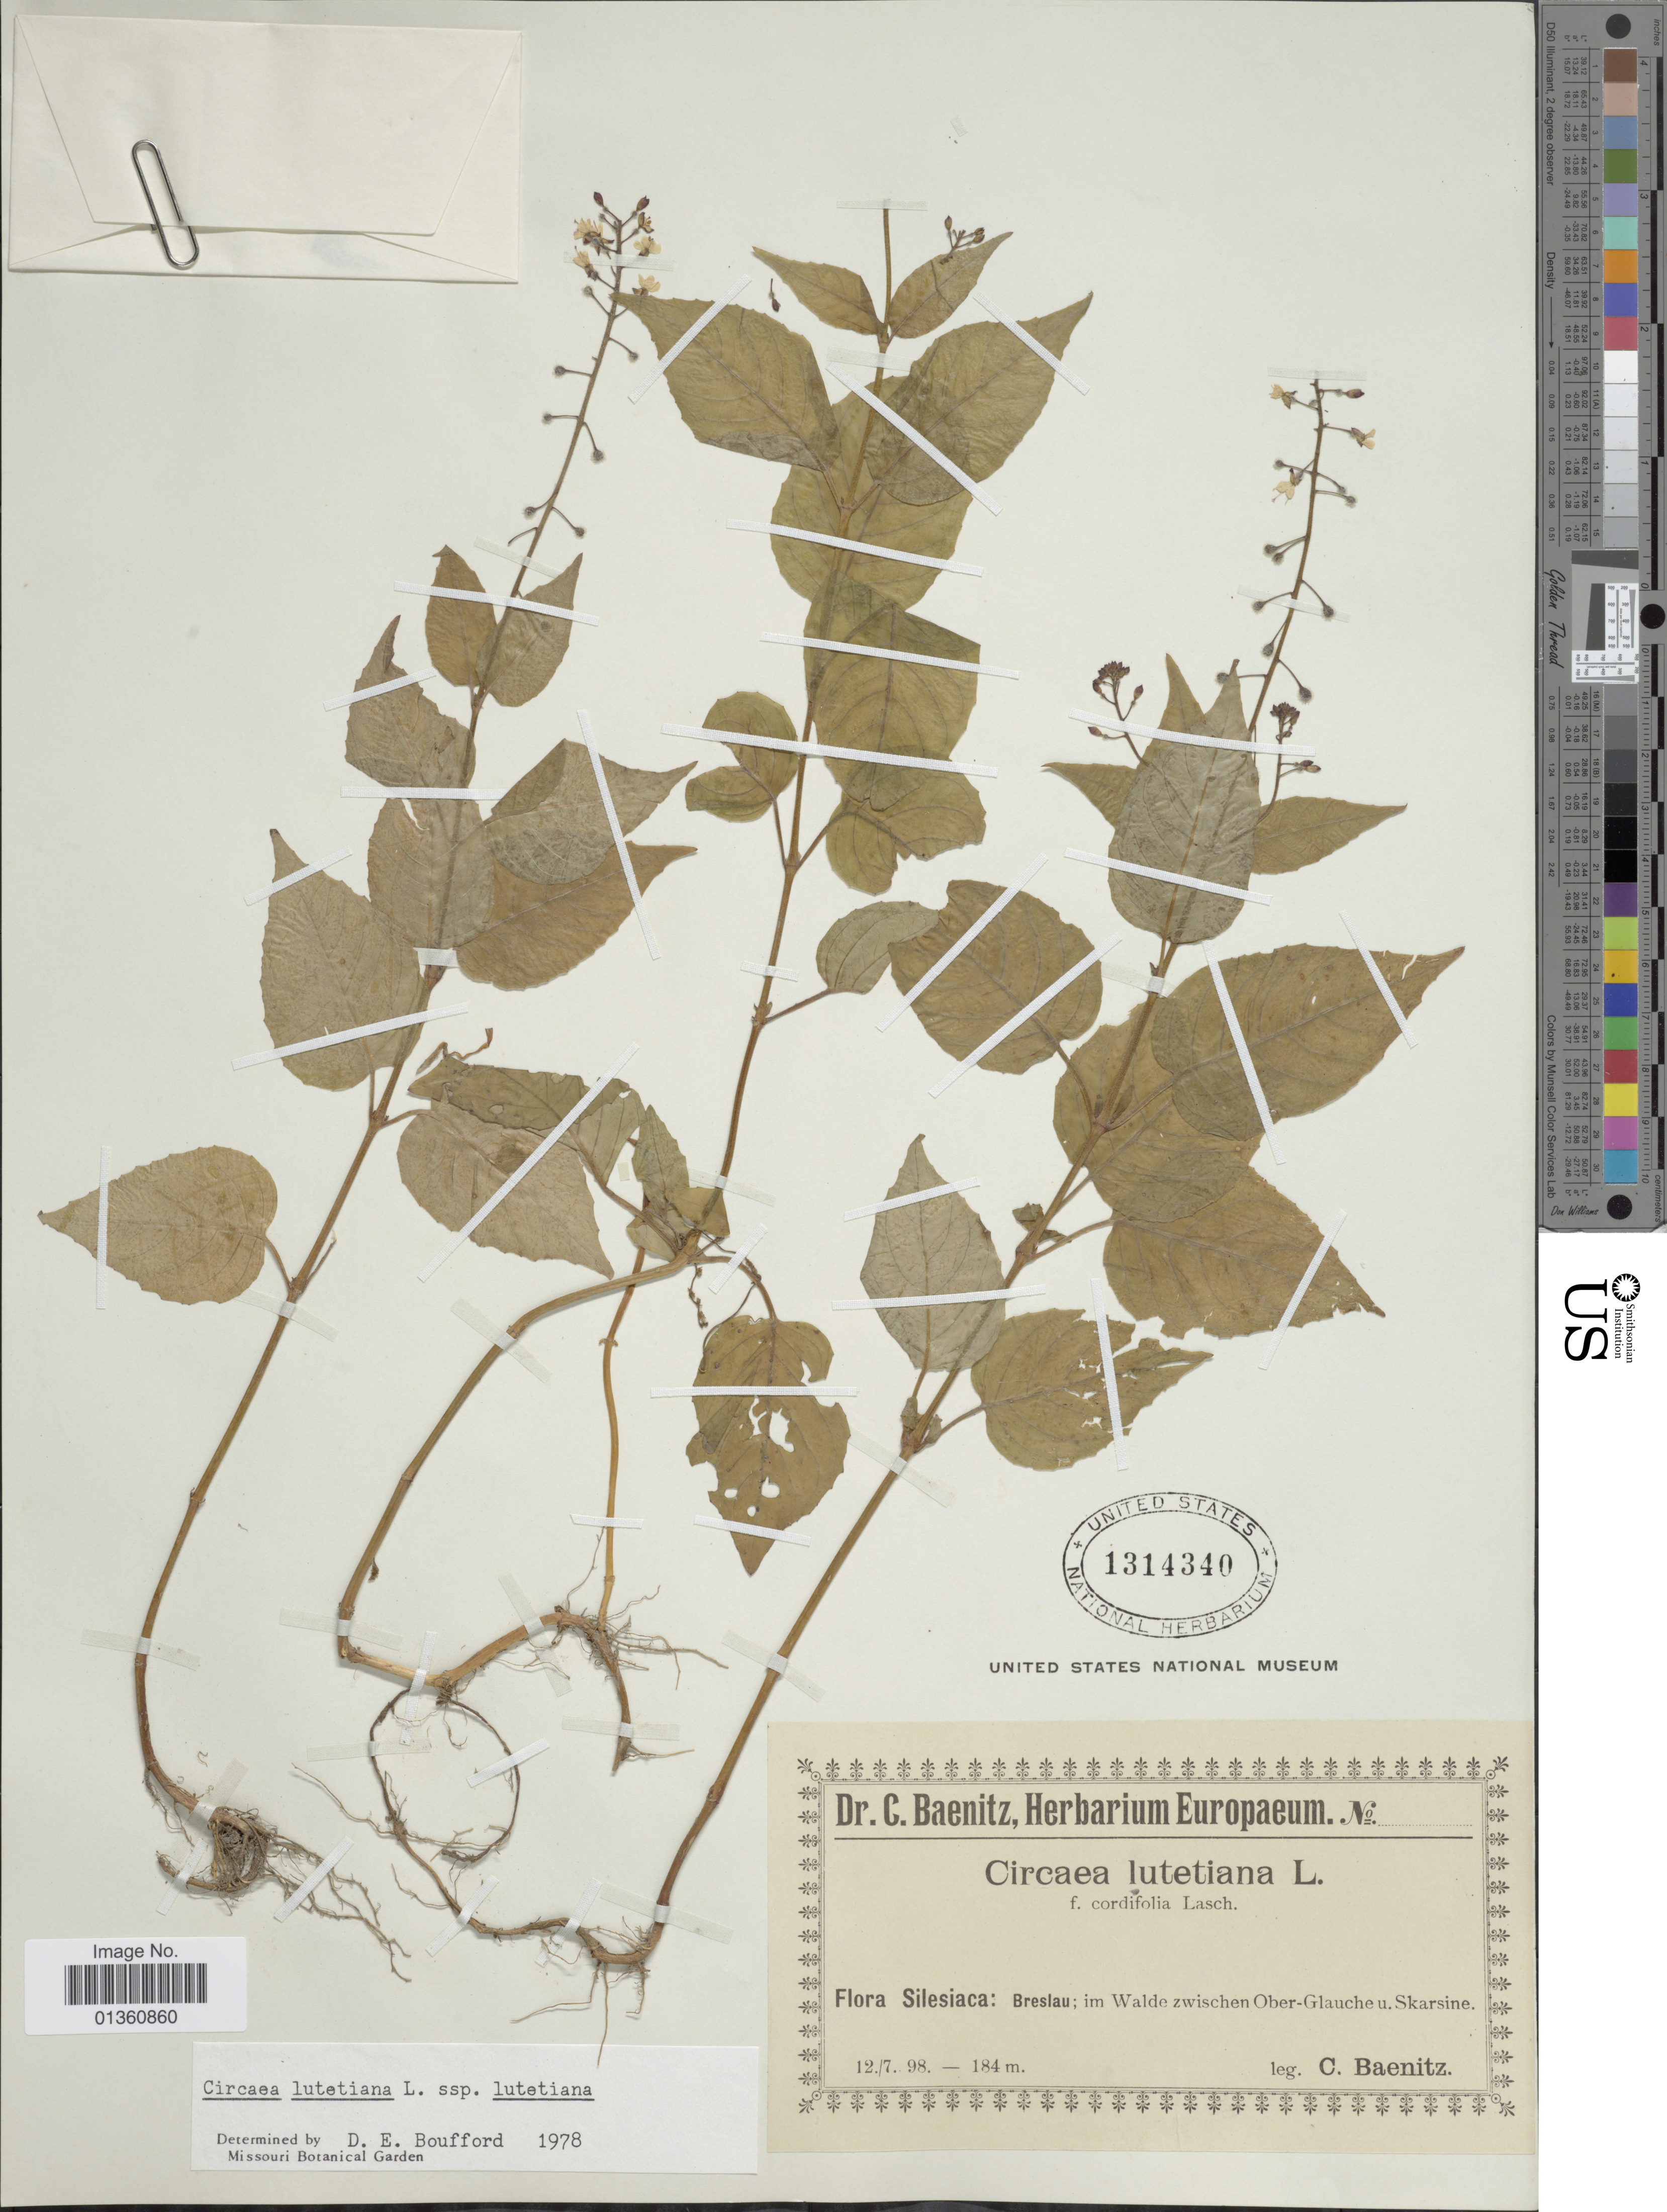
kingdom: Plantae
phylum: Tracheophyta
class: Magnoliopsida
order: Myrtales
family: Onagraceae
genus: Circaea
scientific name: Circaea lutetiana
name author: L.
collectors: C. G. Baenitz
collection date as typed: Transcribed d/m/y: 12/7/98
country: Sweden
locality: Silesiaca: Breslau; im Walde zwischen Ober-Glauche u. Skarsine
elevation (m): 184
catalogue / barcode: US 1314340